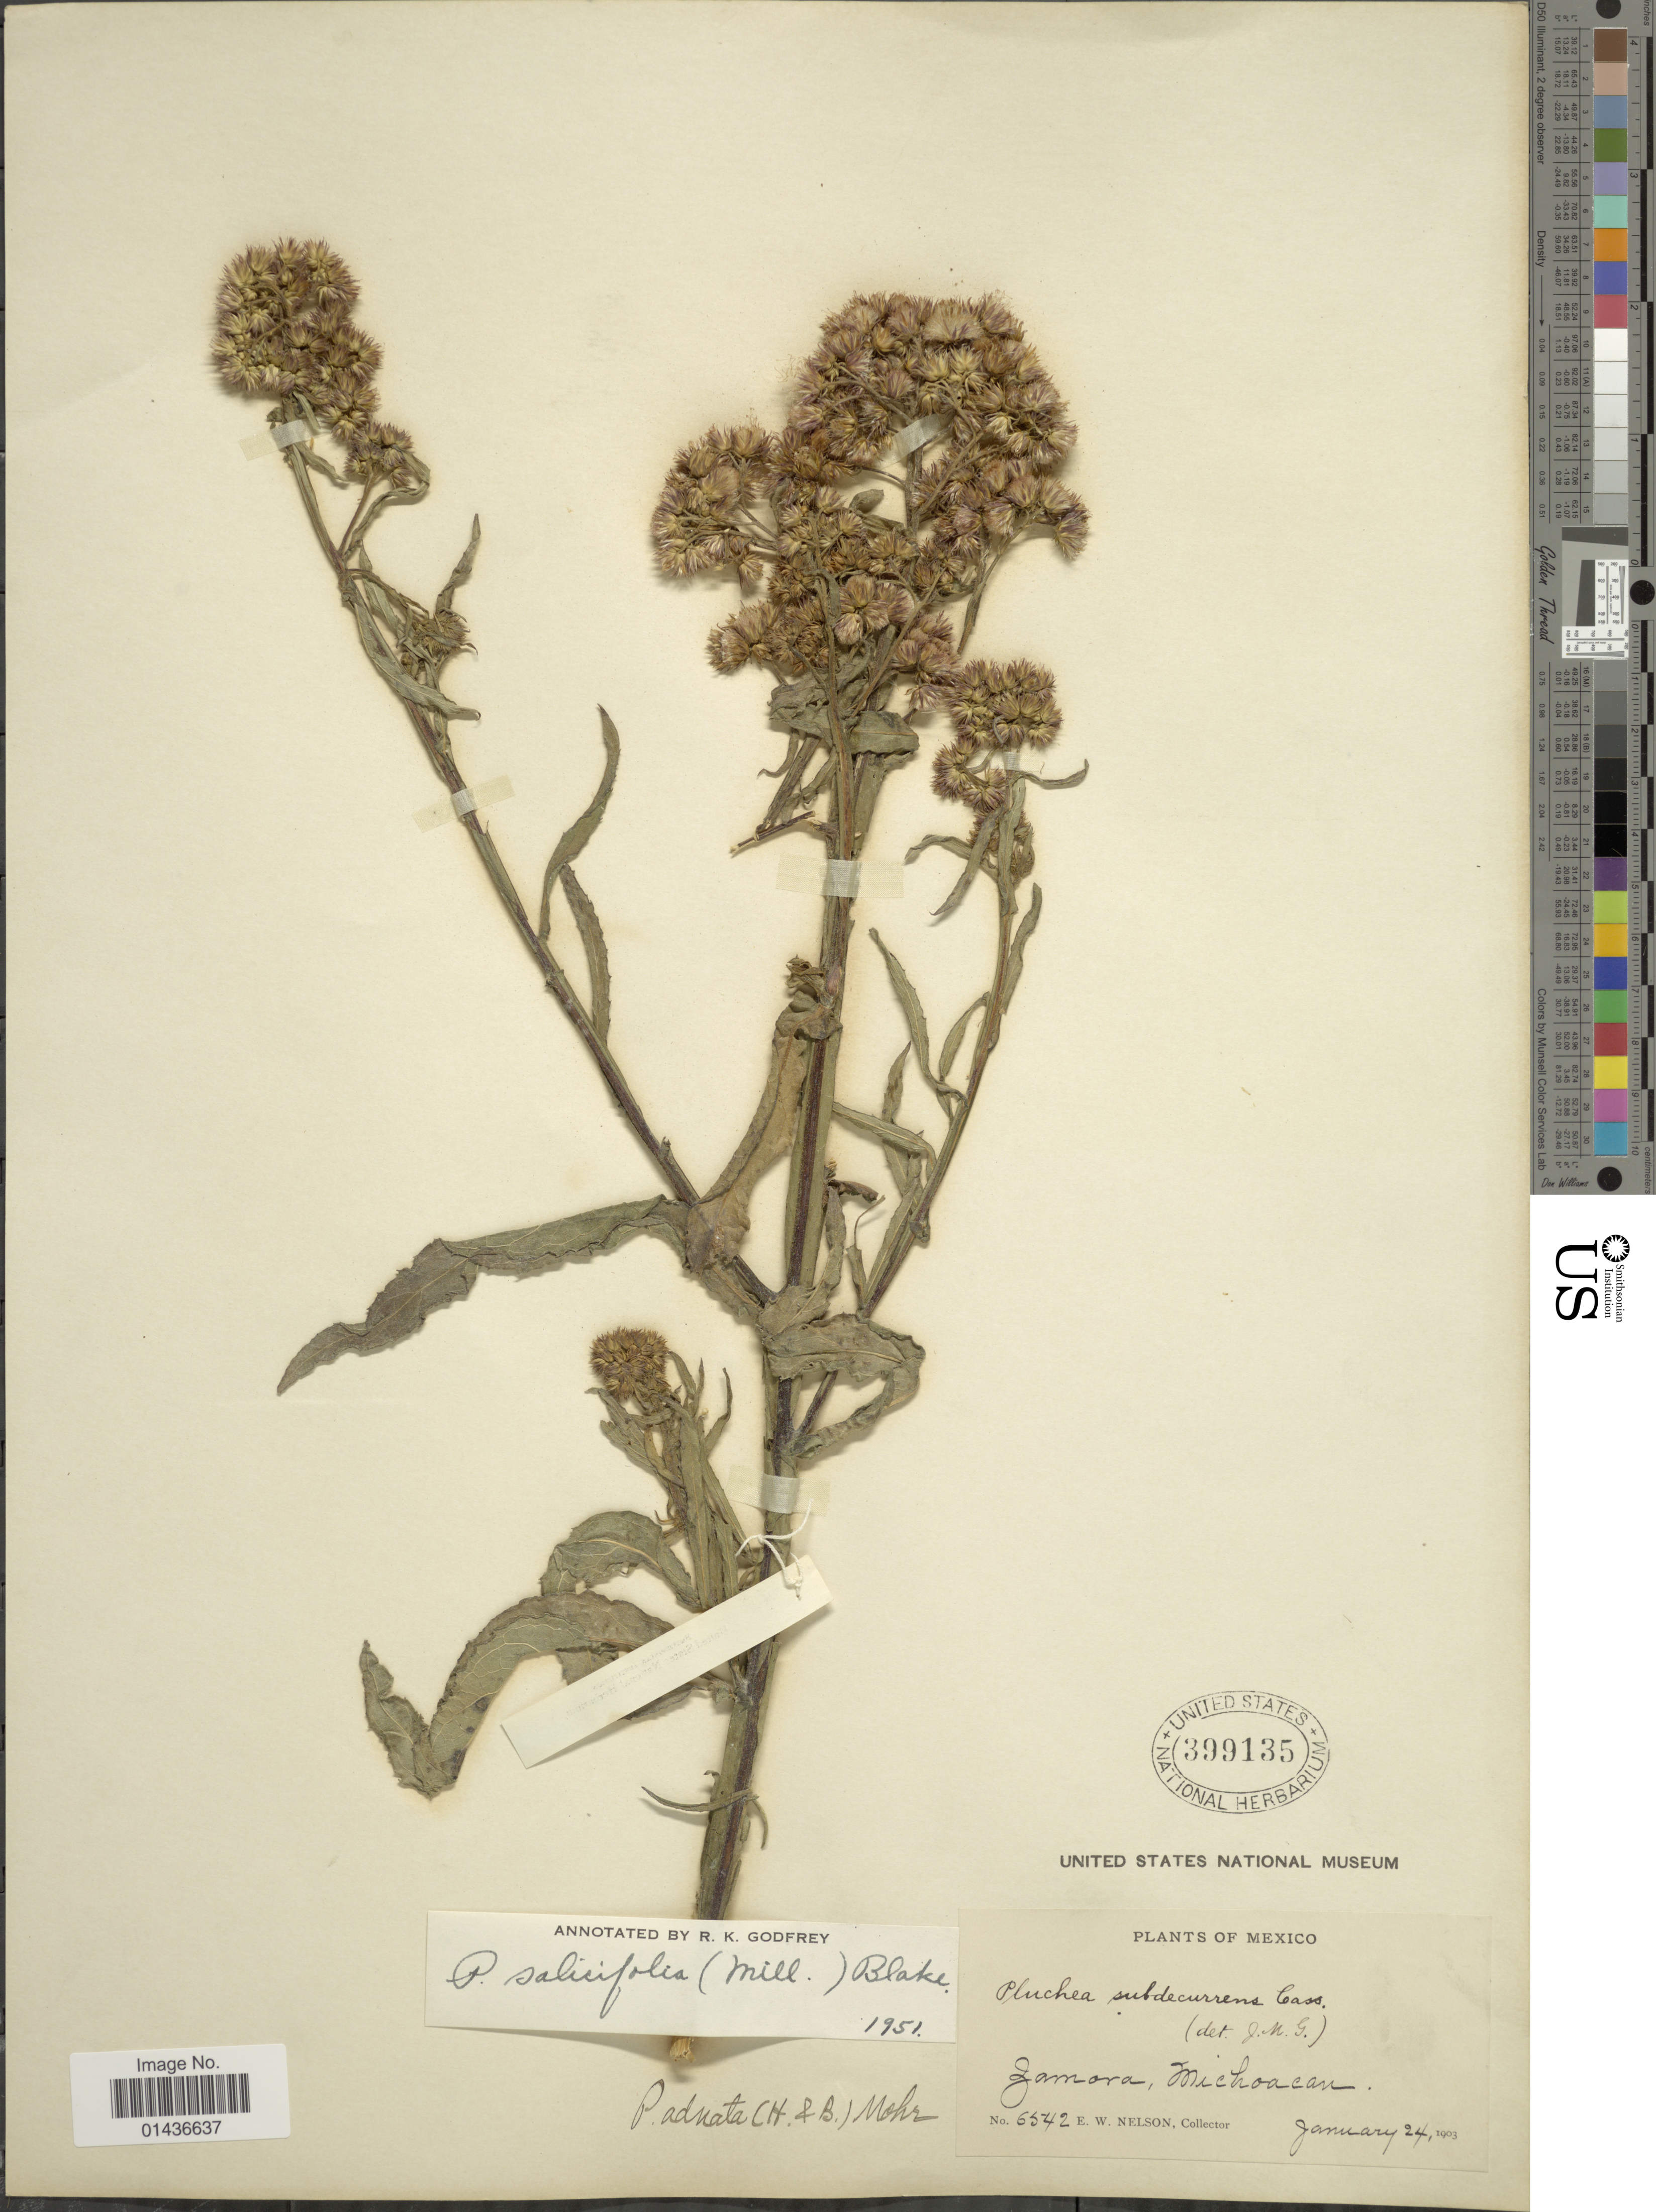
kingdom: Plantae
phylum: Tracheophyta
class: Magnoliopsida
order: Asterales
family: Asteraceae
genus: Pluchea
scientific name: Pluchea salicifolia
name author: (Mill.) S.F. Blake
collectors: E. W. Nelson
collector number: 6542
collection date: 1903-01-24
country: Mexico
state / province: Michoacán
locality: Zamora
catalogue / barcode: US 399135